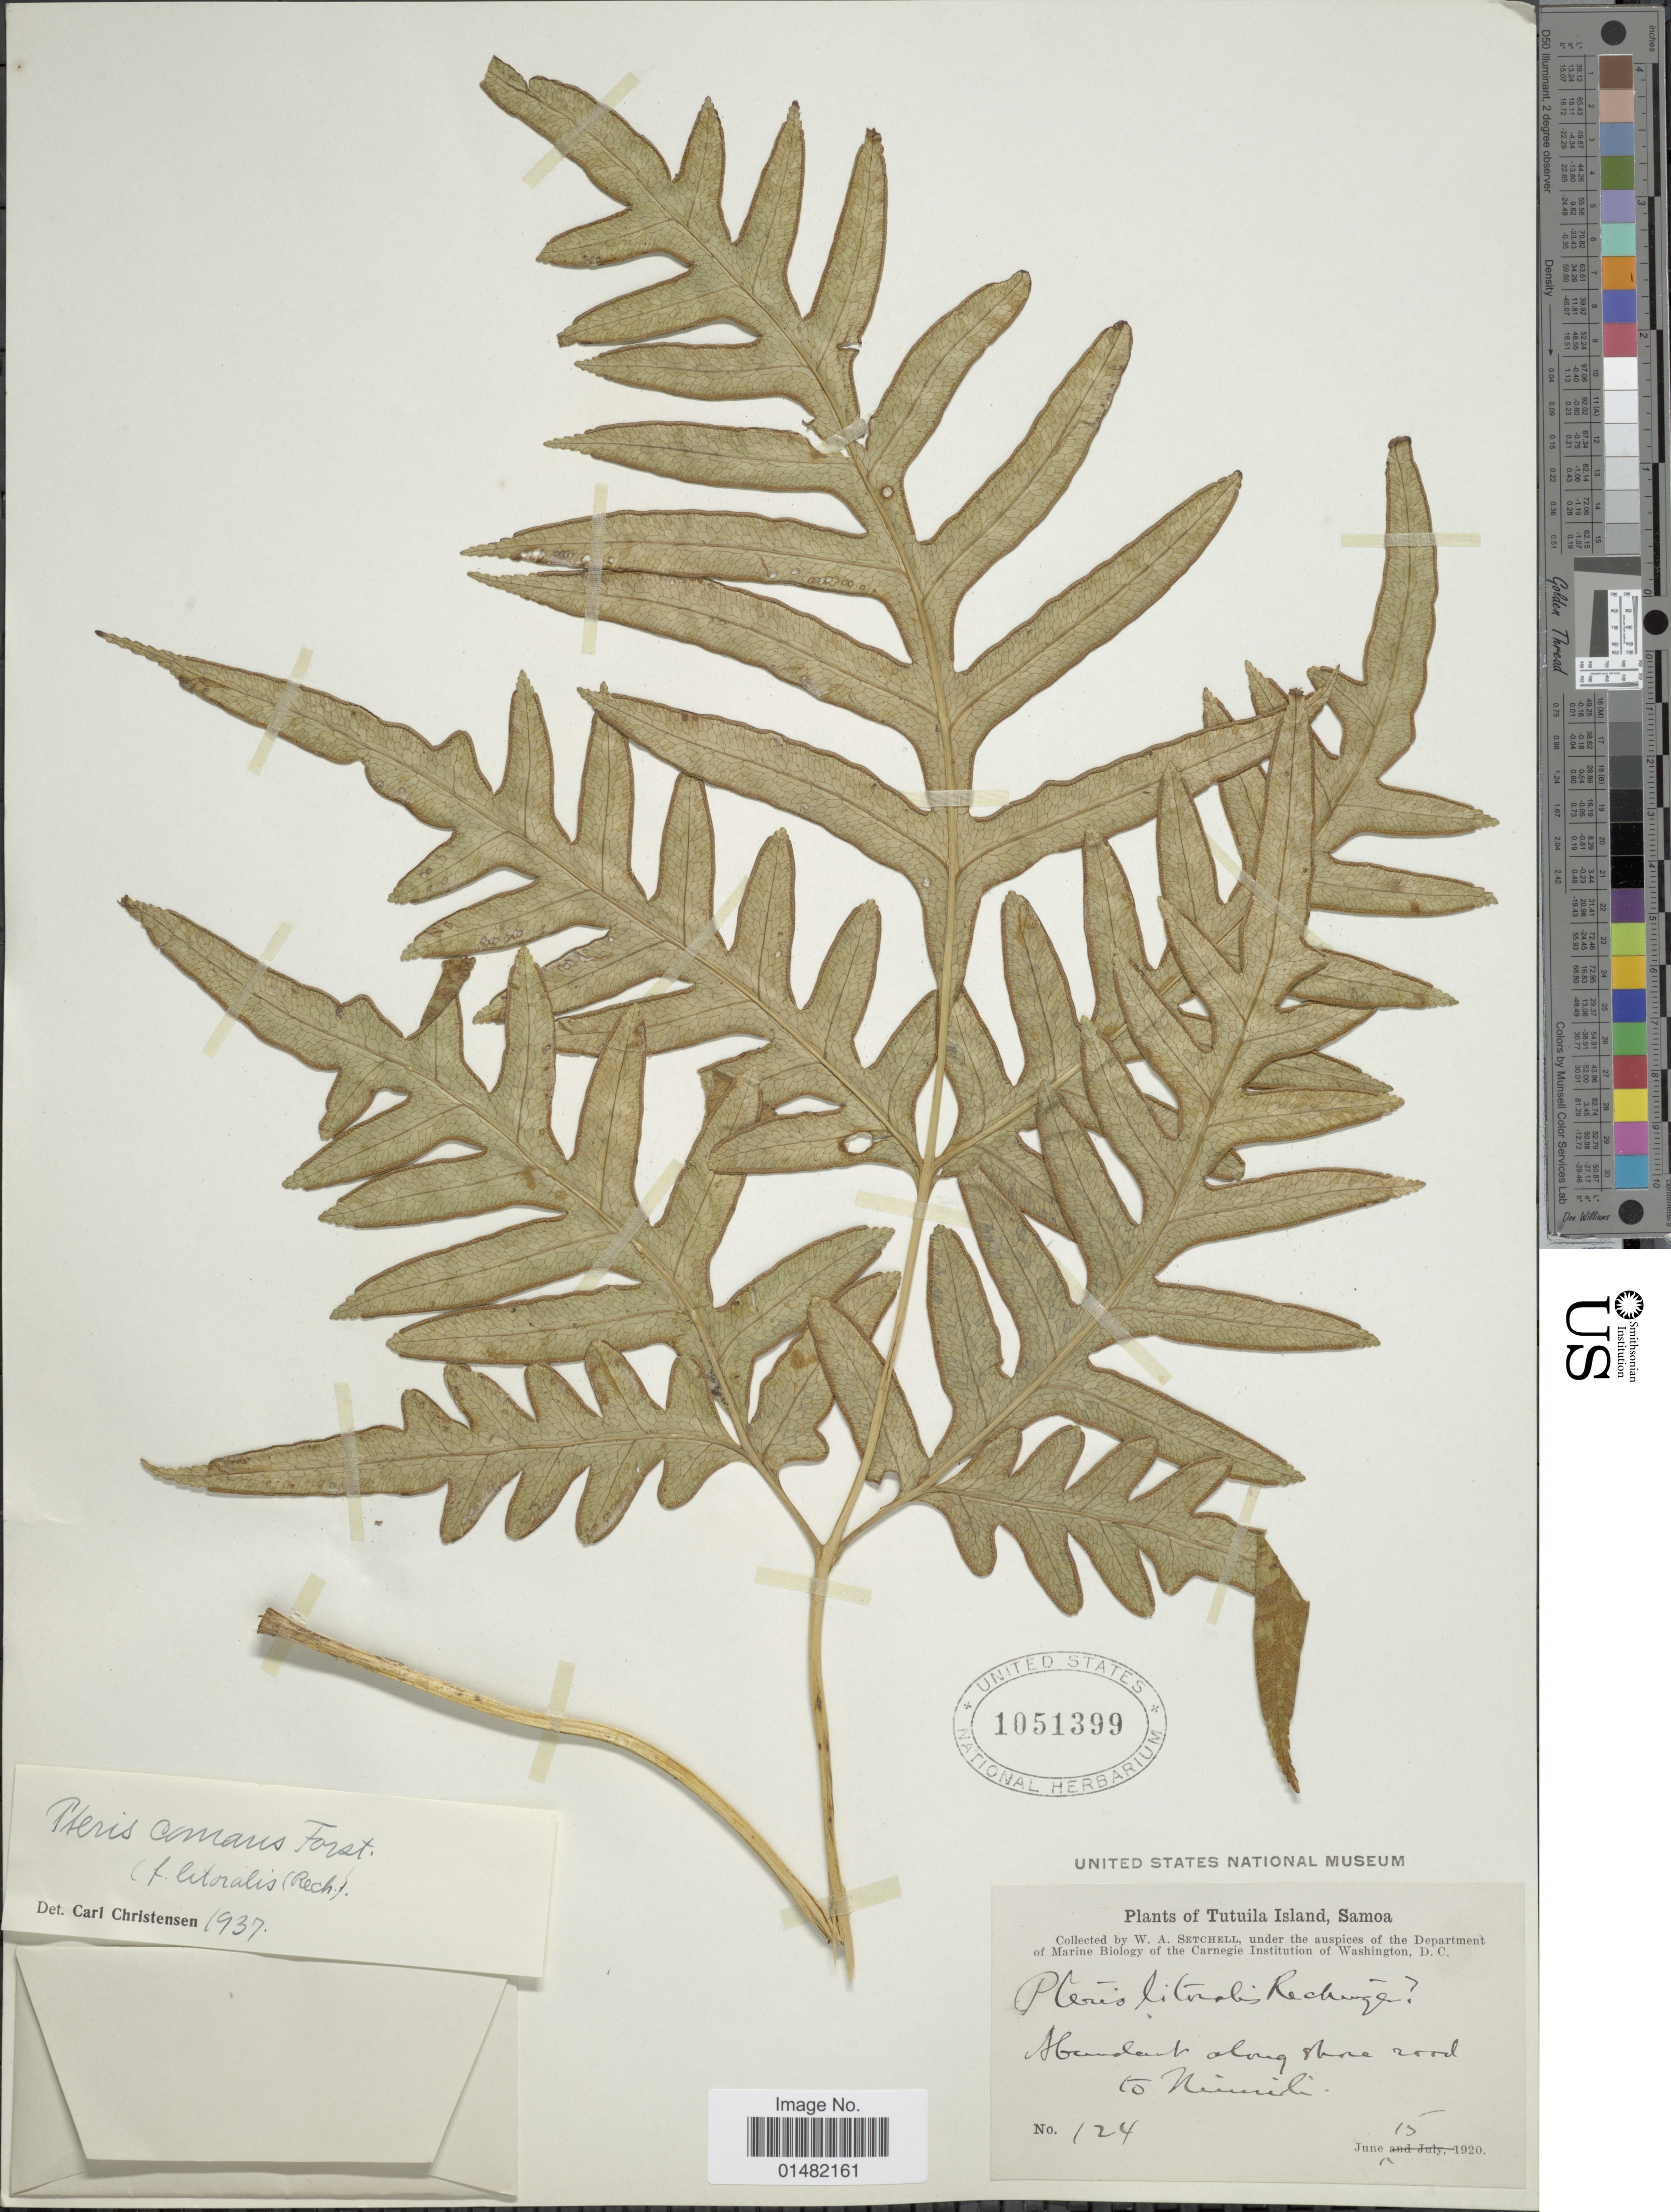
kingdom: Plantae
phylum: Tracheophyta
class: Polypodiopsida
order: Polypodiales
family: Pteridaceae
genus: Pteris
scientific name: Pteris comans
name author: G. Forst.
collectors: W. Setchell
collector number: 124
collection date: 1920-06-15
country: American Samoa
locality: Tutuila Island, Abundant along stone road to Minili [interpreted]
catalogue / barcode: US 1051399